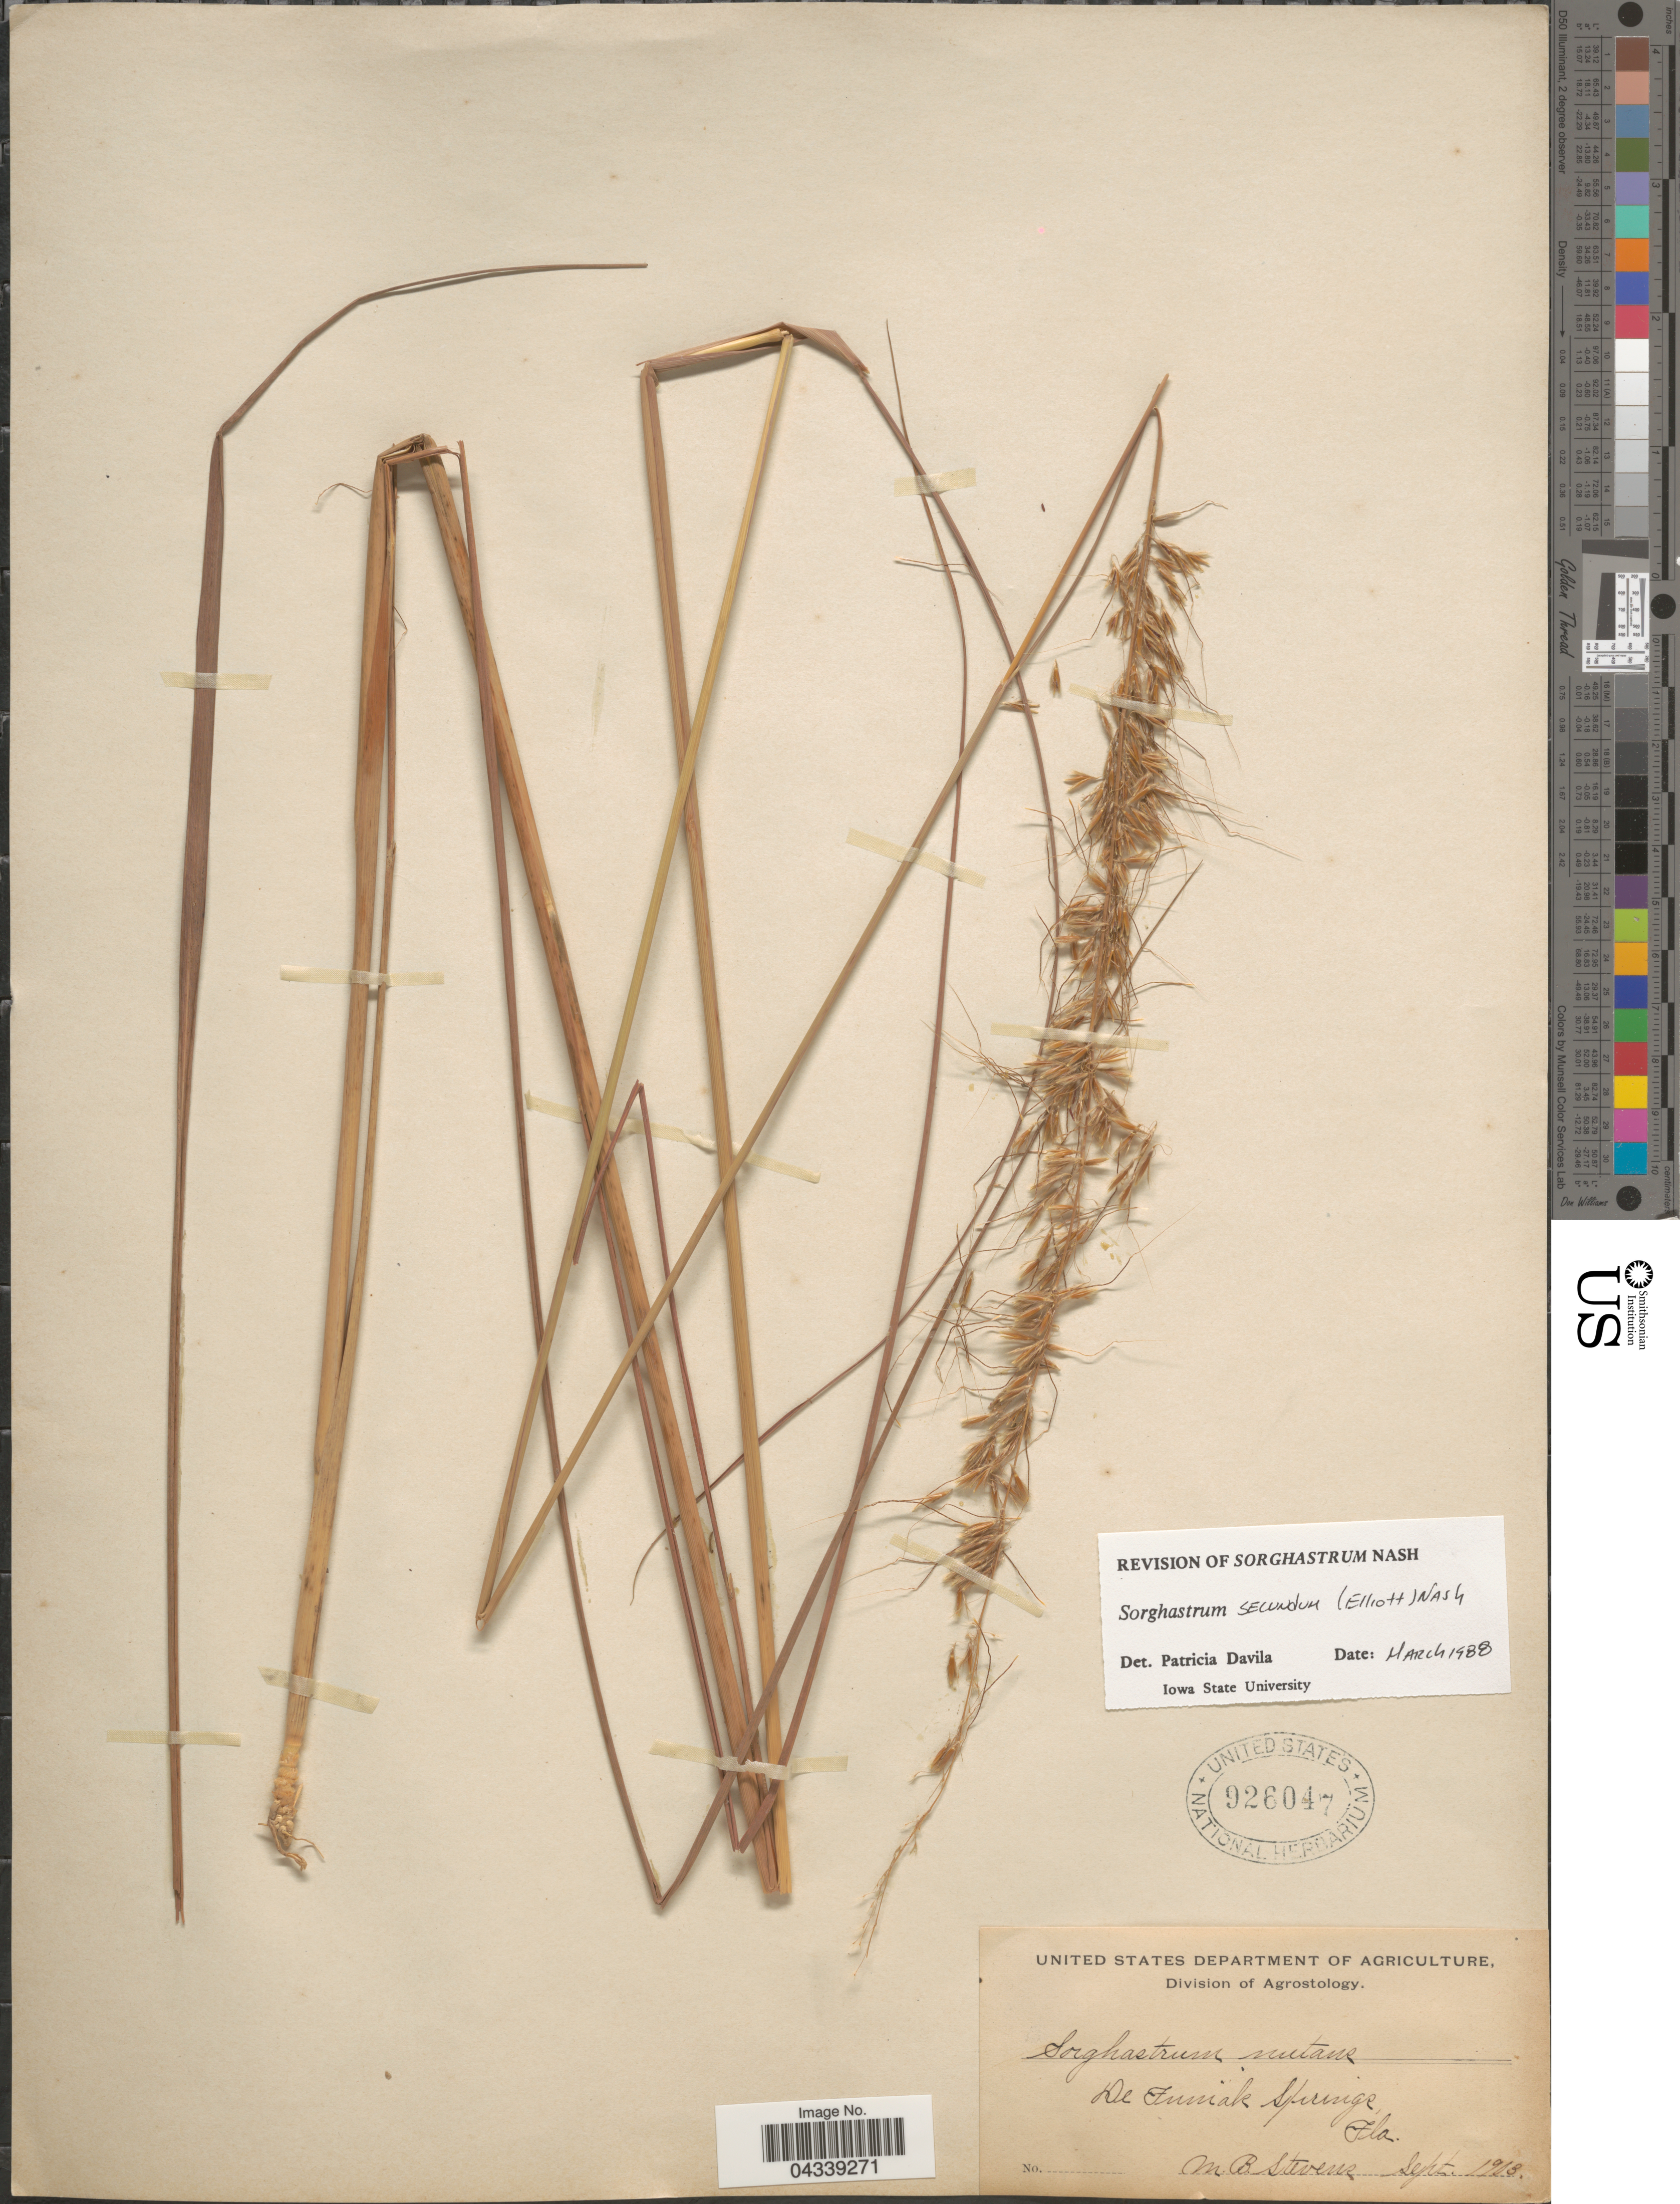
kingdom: Plantae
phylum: Tracheophyta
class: Liliopsida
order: Poales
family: Poaceae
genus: Sorghastrum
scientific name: Sorghastrum secundum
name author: (Elliott) Nash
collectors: M. Stevens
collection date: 1903-09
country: United States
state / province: Florida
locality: De Funiak Springs.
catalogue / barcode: US 926047